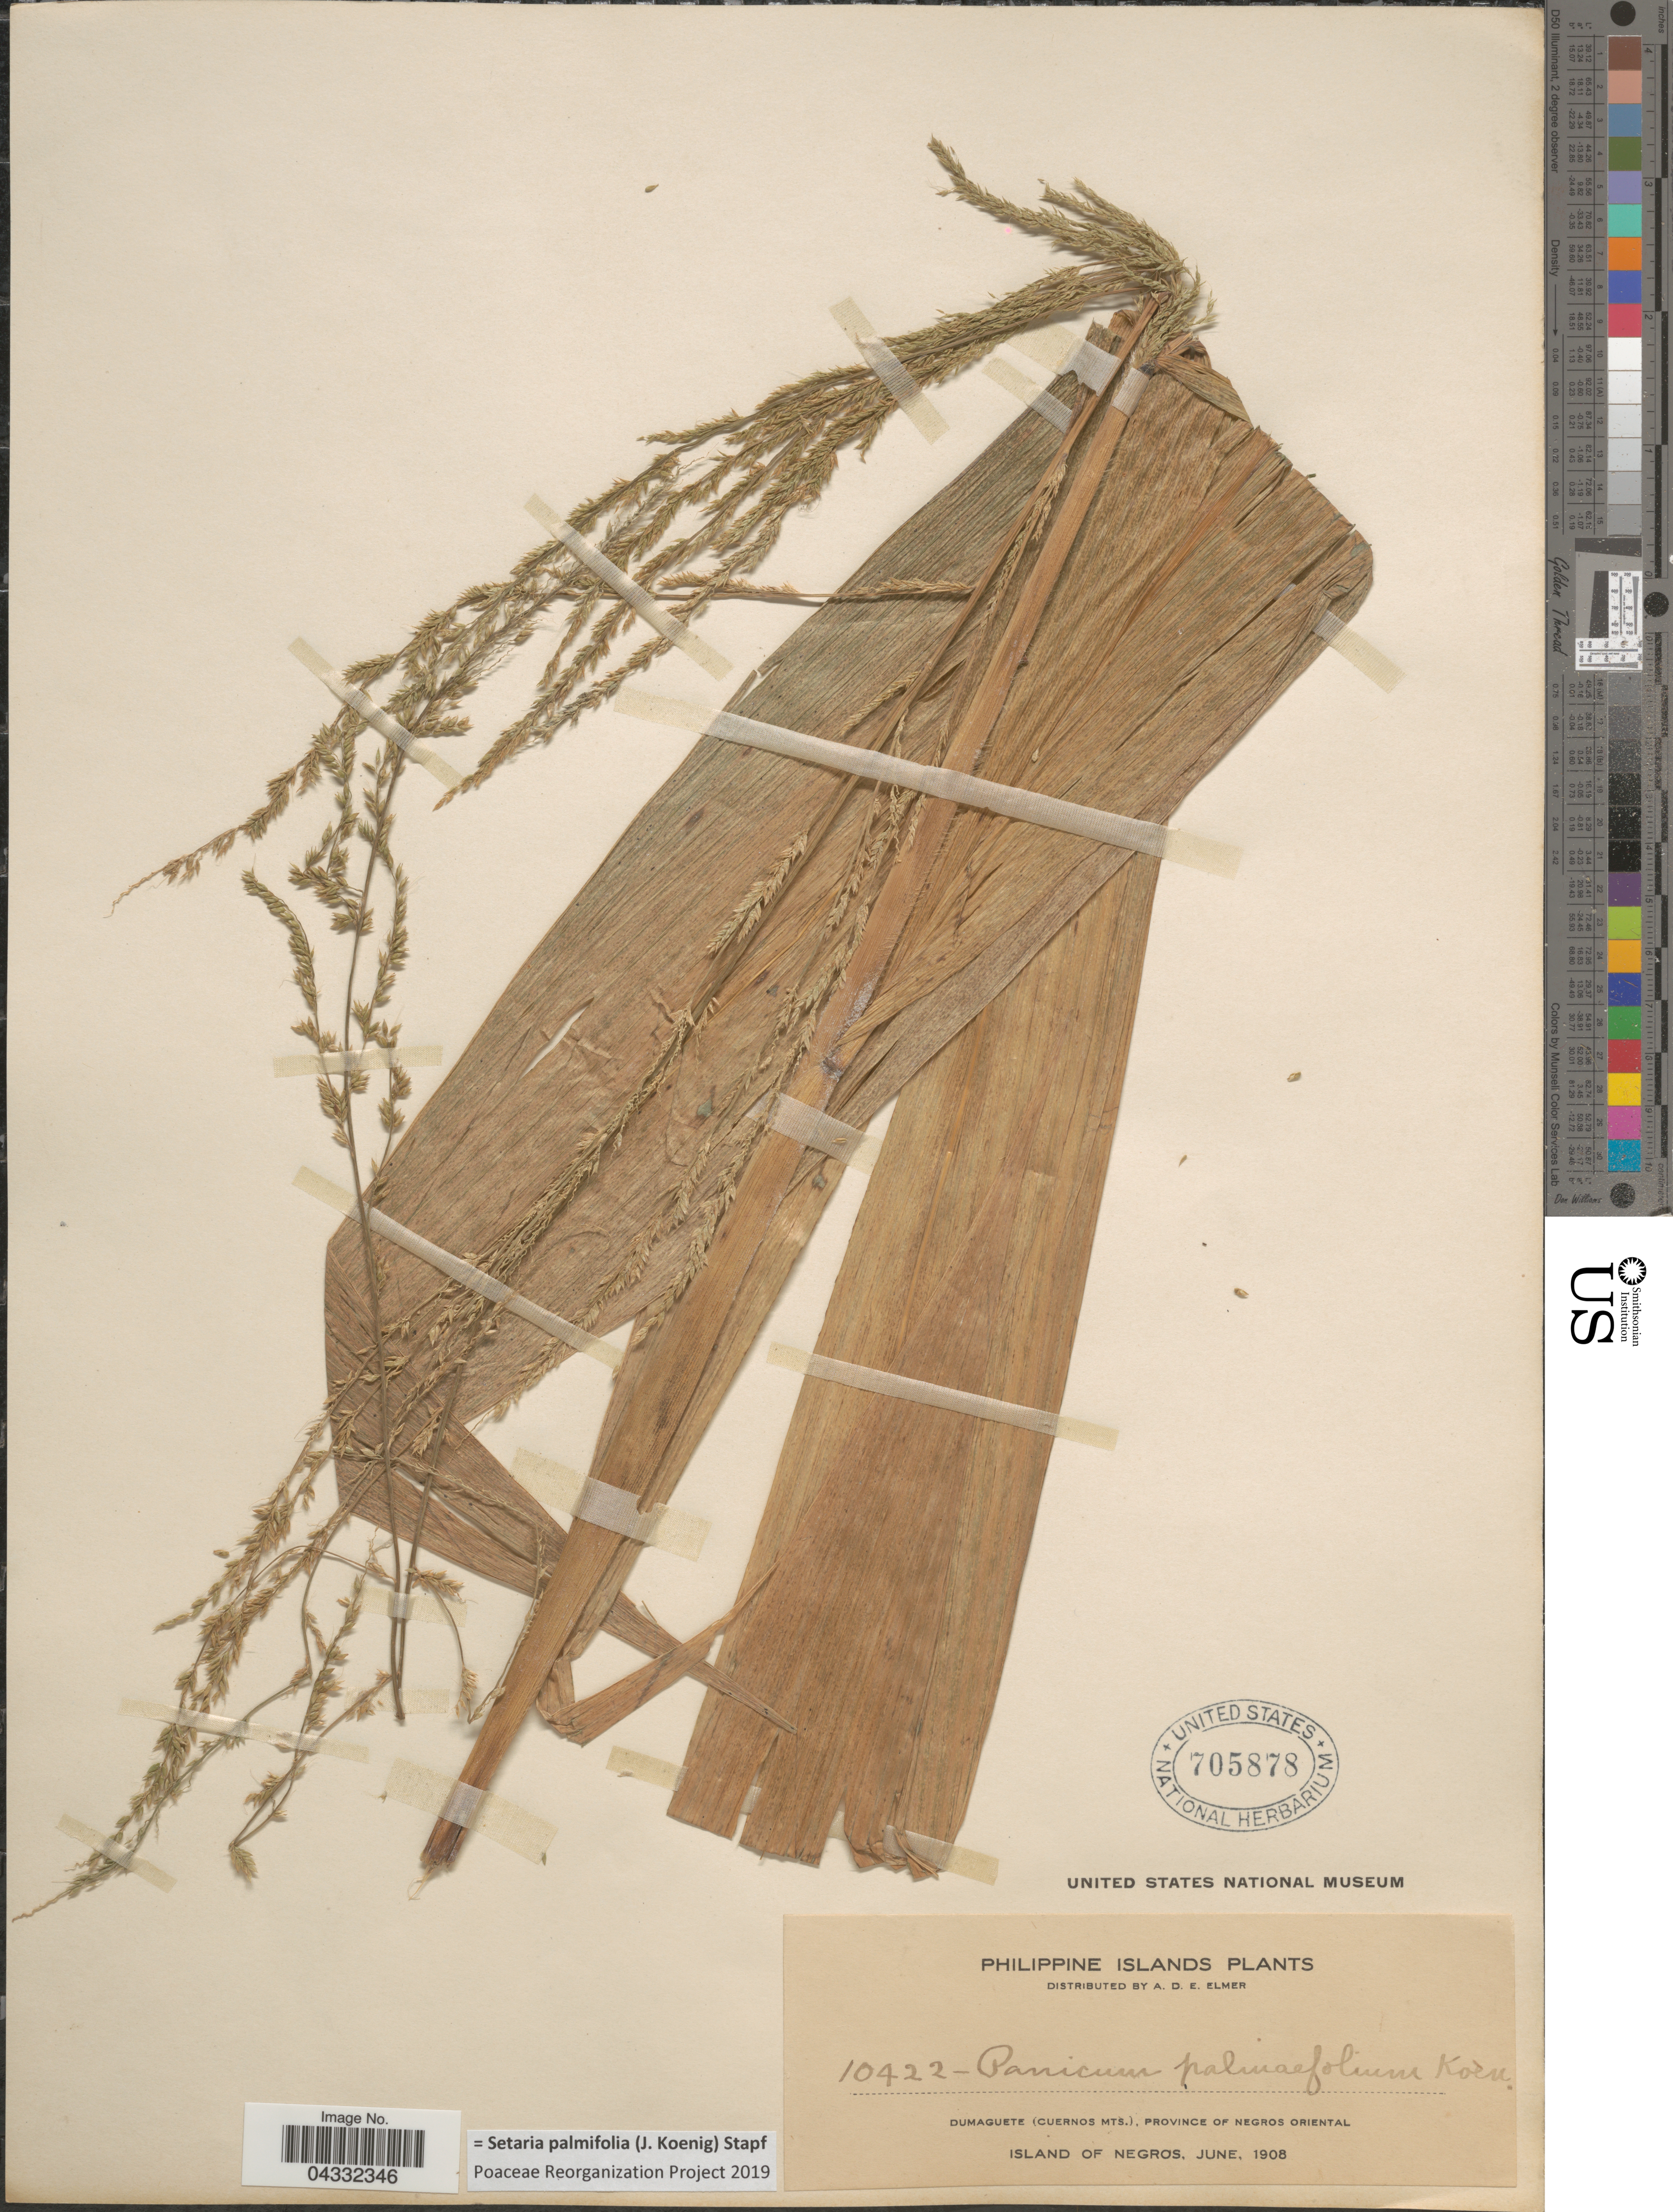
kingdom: Plantae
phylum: Tracheophyta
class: Liliopsida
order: Poales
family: Poaceae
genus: Setaria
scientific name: Setaria palmifolia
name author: (J. Koenig) Stapf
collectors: A. D. E. Elmer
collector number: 10422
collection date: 1908-06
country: Philippines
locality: Philippine Islands. Dumaguete (Cuernos Mts.), Province of Negros Oriental. Island of Negros.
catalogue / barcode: US 705878